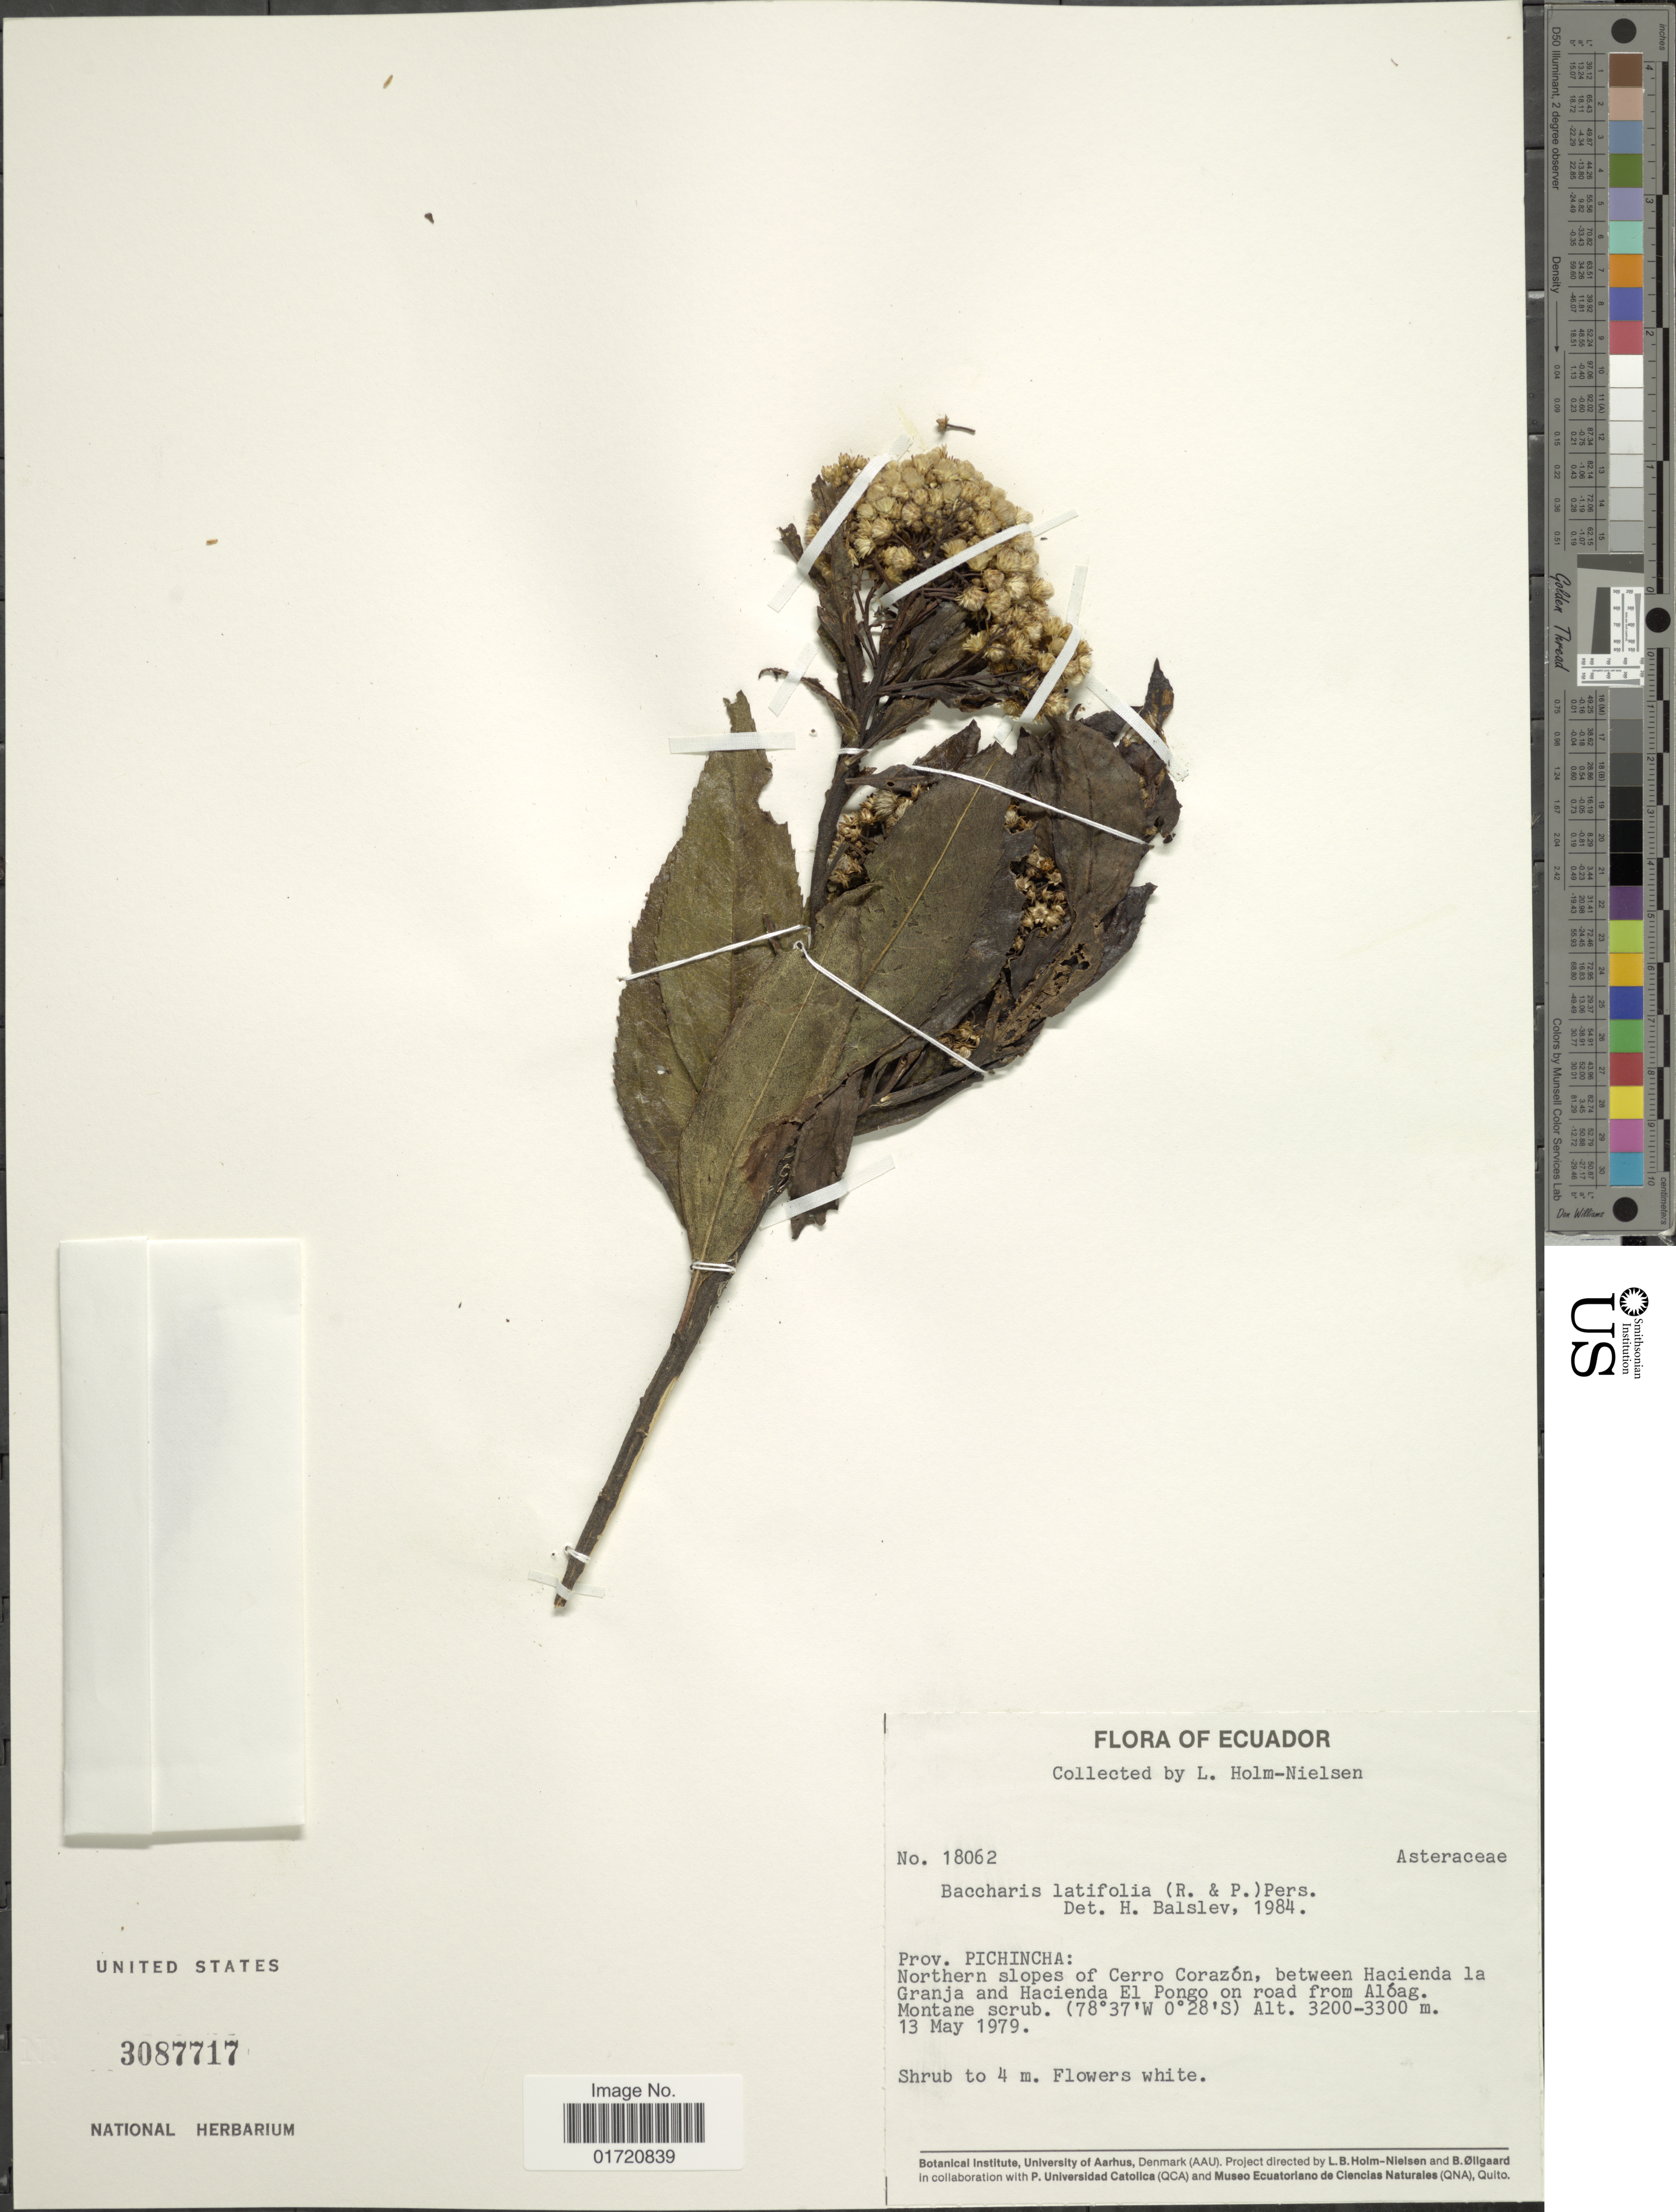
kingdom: Plantae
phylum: Tracheophyta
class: Magnoliopsida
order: Asterales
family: Asteraceae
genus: Baccharis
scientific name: Baccharis latifolia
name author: (Ruiz & Pav.) Pers.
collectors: L. B. Holm-Nielsen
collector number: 18062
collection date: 1979-05-13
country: Ecuador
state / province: Pichincha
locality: Northern slopes of Cerro Corazon, between Hacienda la Granja and Hacienda El Pongo on road from Aloag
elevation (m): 3200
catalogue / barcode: US 3087717